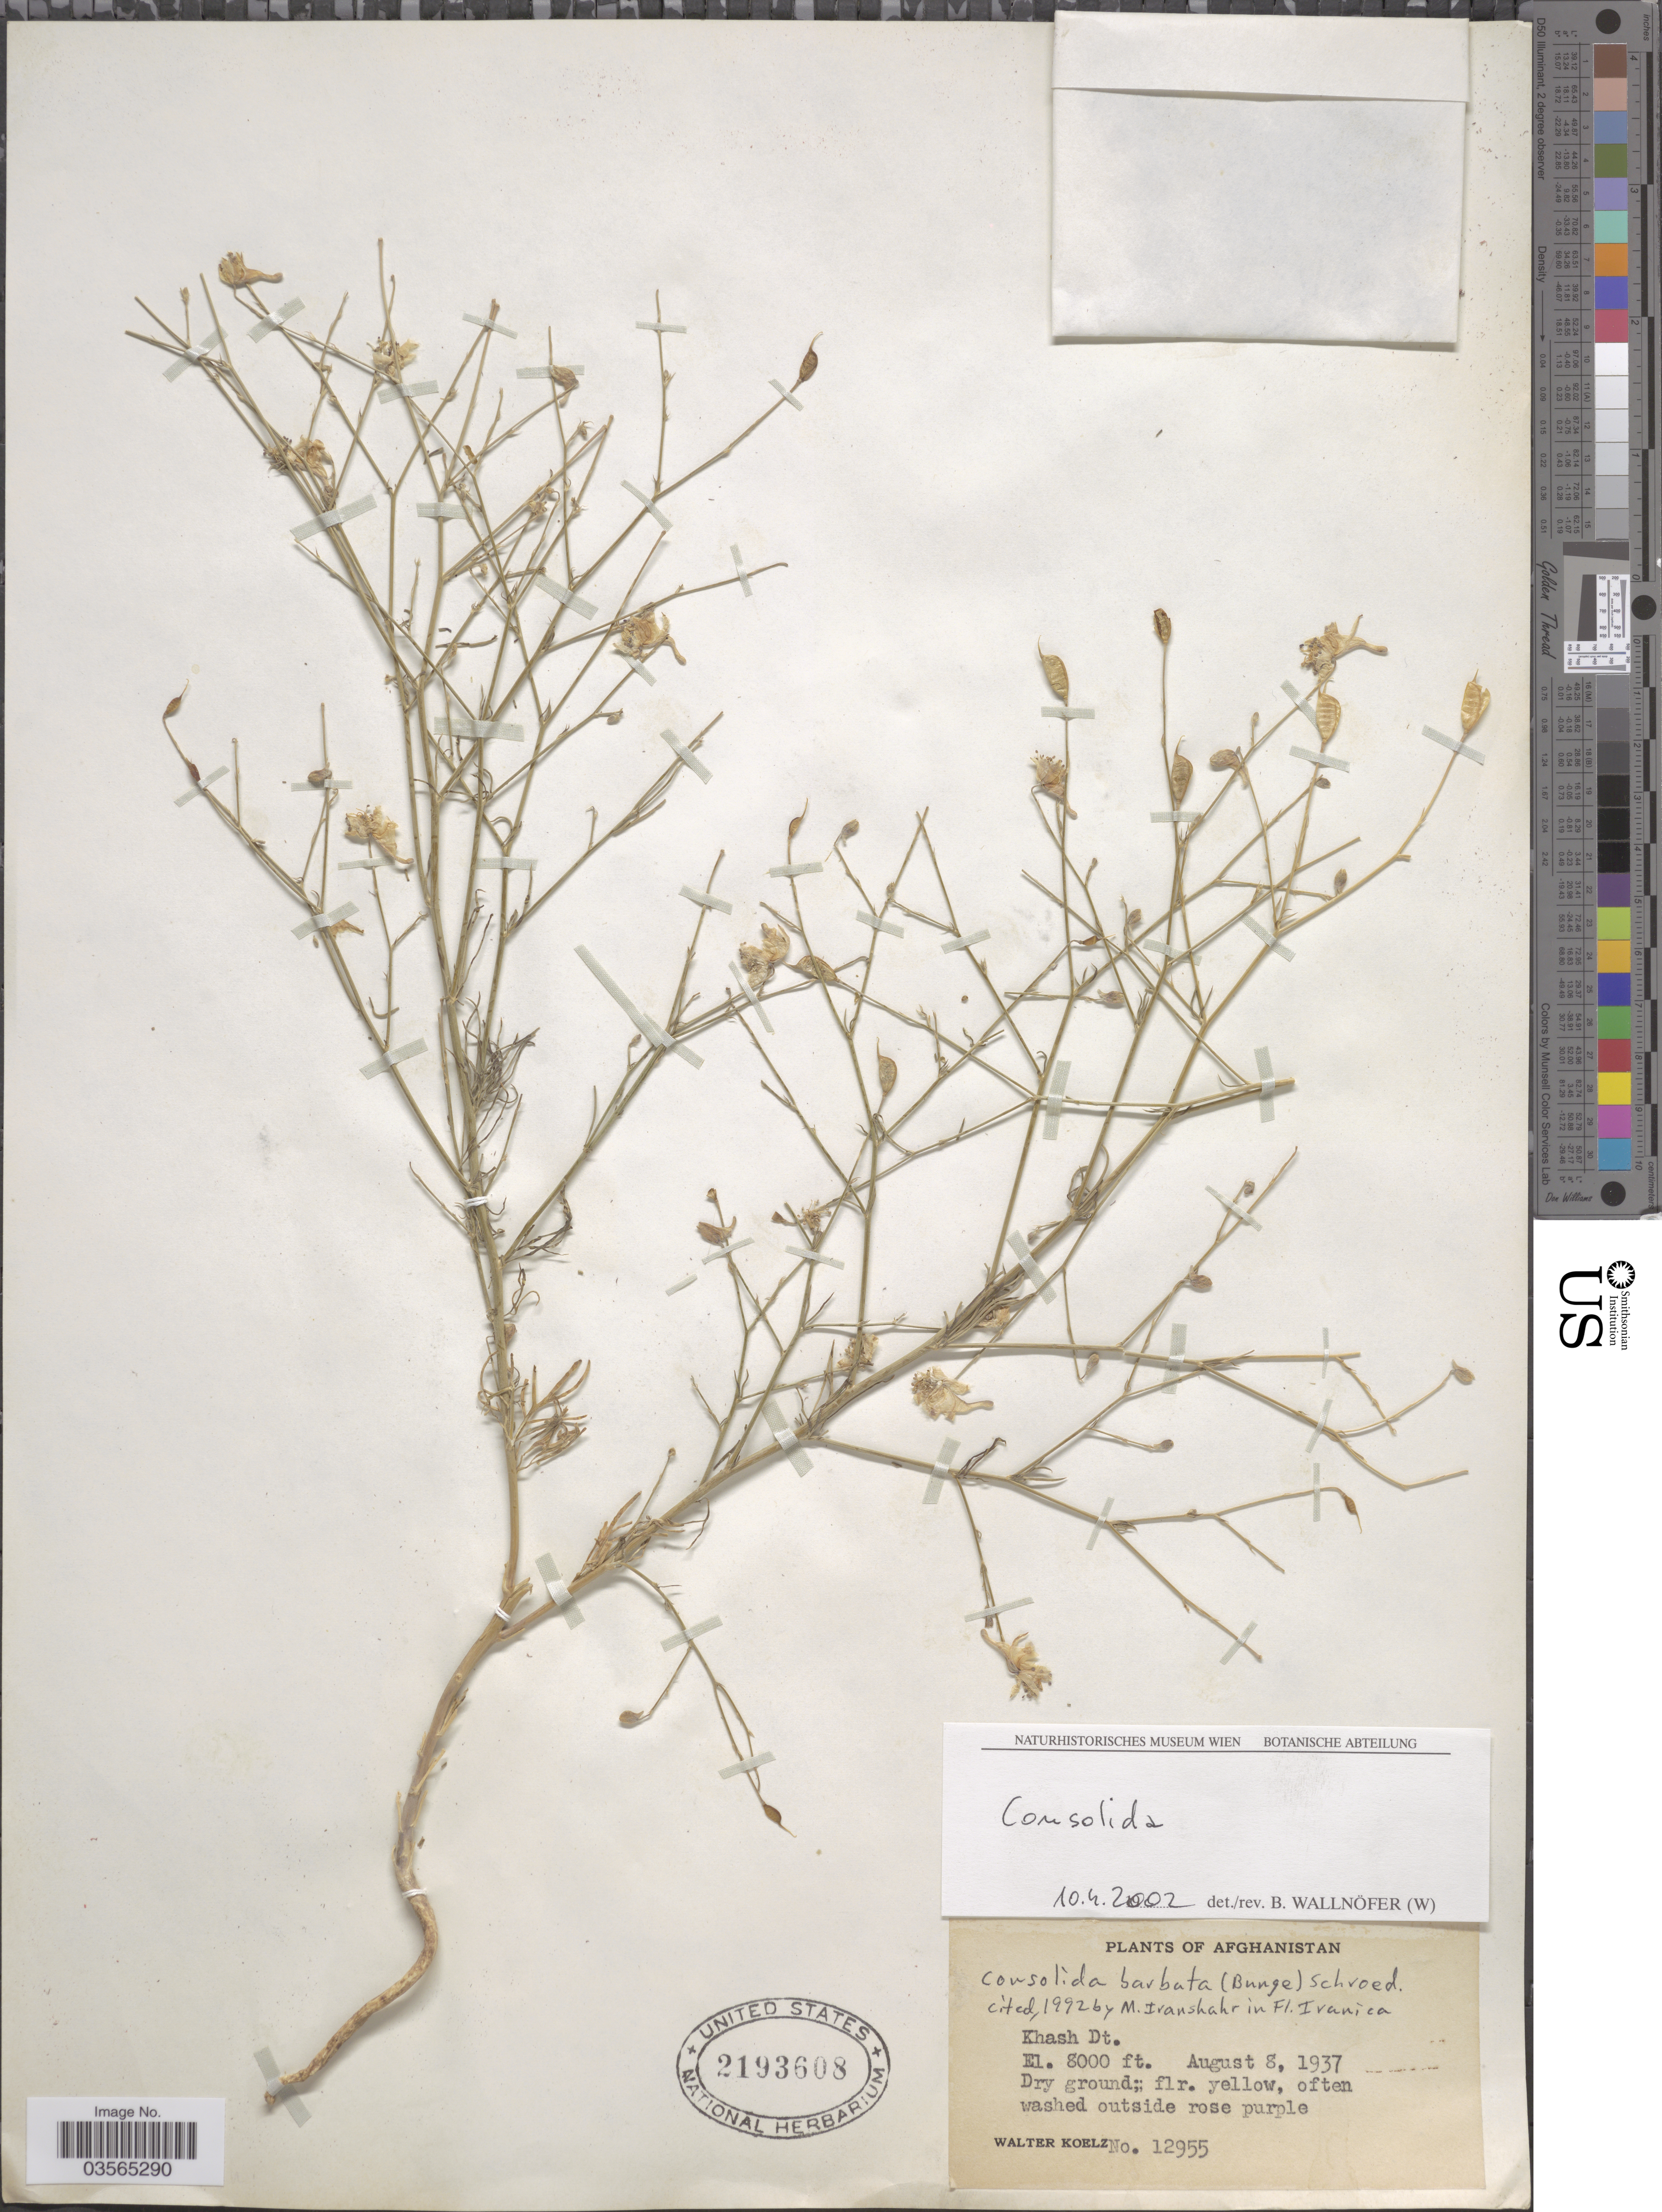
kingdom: Plantae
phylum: Tracheophyta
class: Magnoliopsida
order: Ranunculales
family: Ranunculaceae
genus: Delphinium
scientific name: Delphinium sp.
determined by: Strong, Mark T., (BOT), Smithsonian Institution - National Museum of Natural History (UNITED STATES)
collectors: W. N. Koelz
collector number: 12955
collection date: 1937-08-08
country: Afghanistan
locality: Khash Dt.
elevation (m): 2438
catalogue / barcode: US 2193608